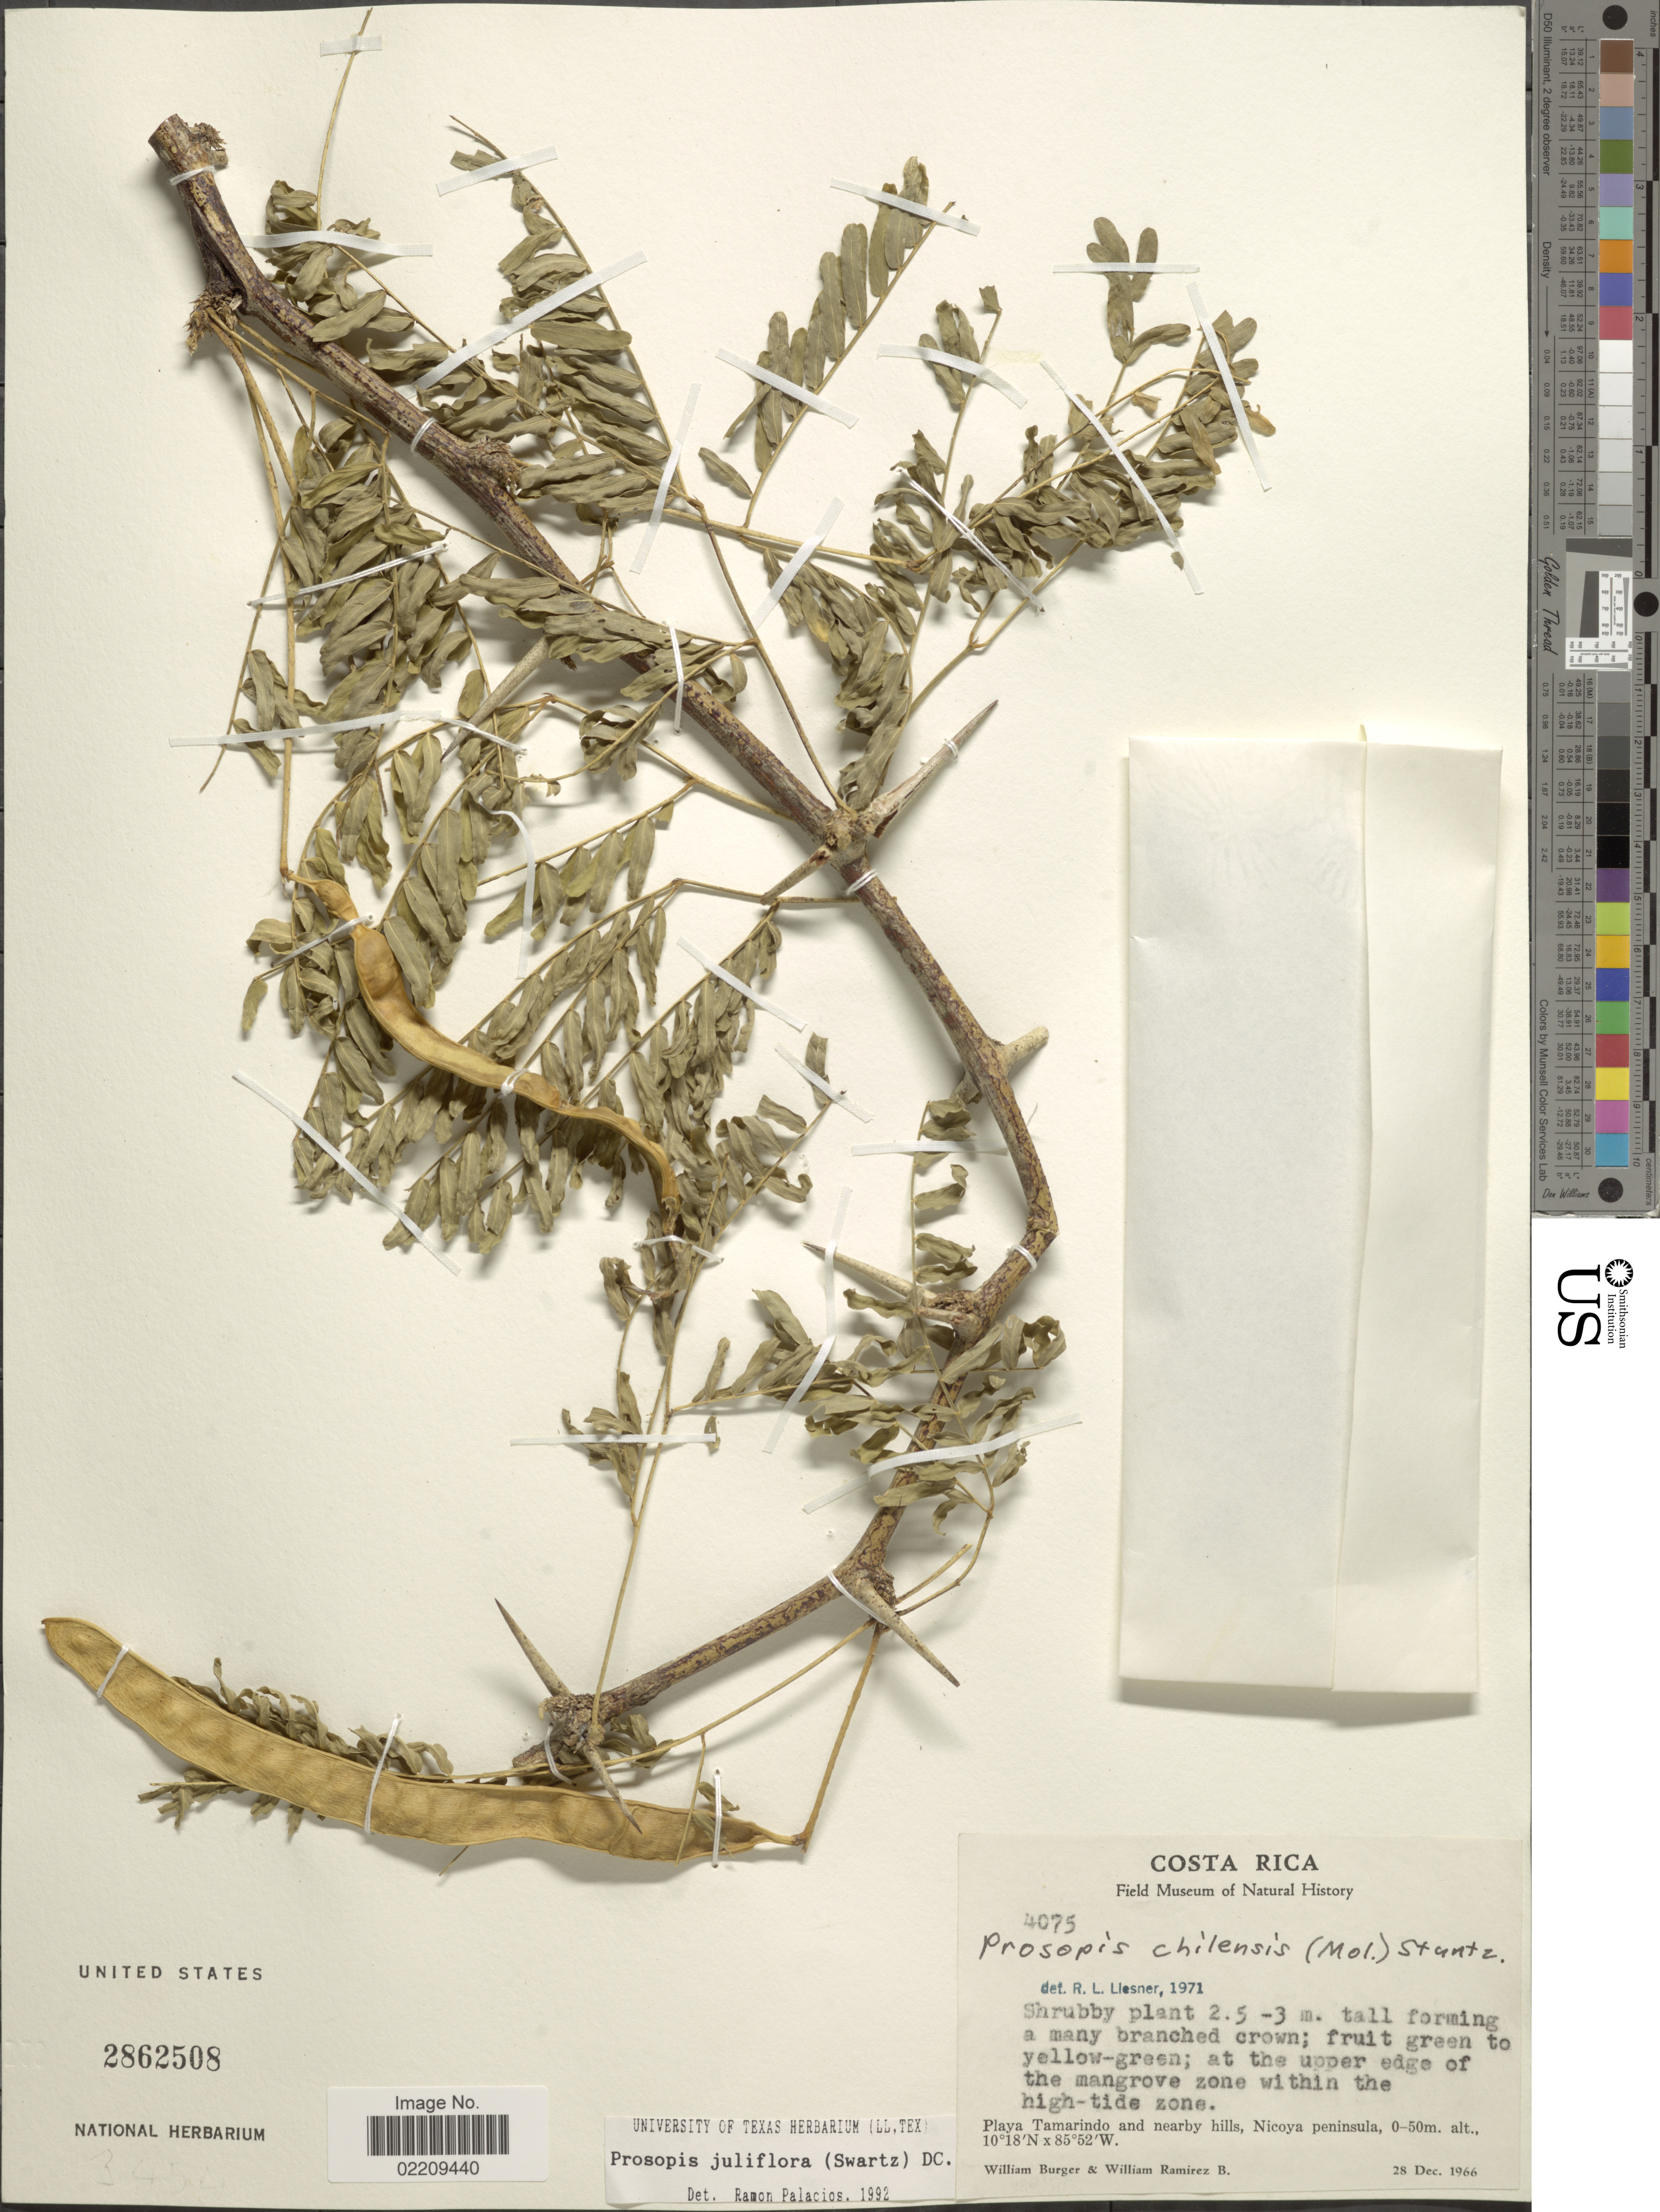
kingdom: Plantae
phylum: Tracheophyta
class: Magnoliopsida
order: Fabales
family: Fabaceae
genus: Neltuma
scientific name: Neltuma juliflora var. juliflora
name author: (Sw.) Raf.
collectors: W. Burger & W. Ramirez B.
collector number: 4075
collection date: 1966-12-28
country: Costa Rica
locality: At the upper edge of the mangrove zone within the high-tide zone, Playa Tamarindo and nearby hills, Nicoya peninsula.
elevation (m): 0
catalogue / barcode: US 2862508